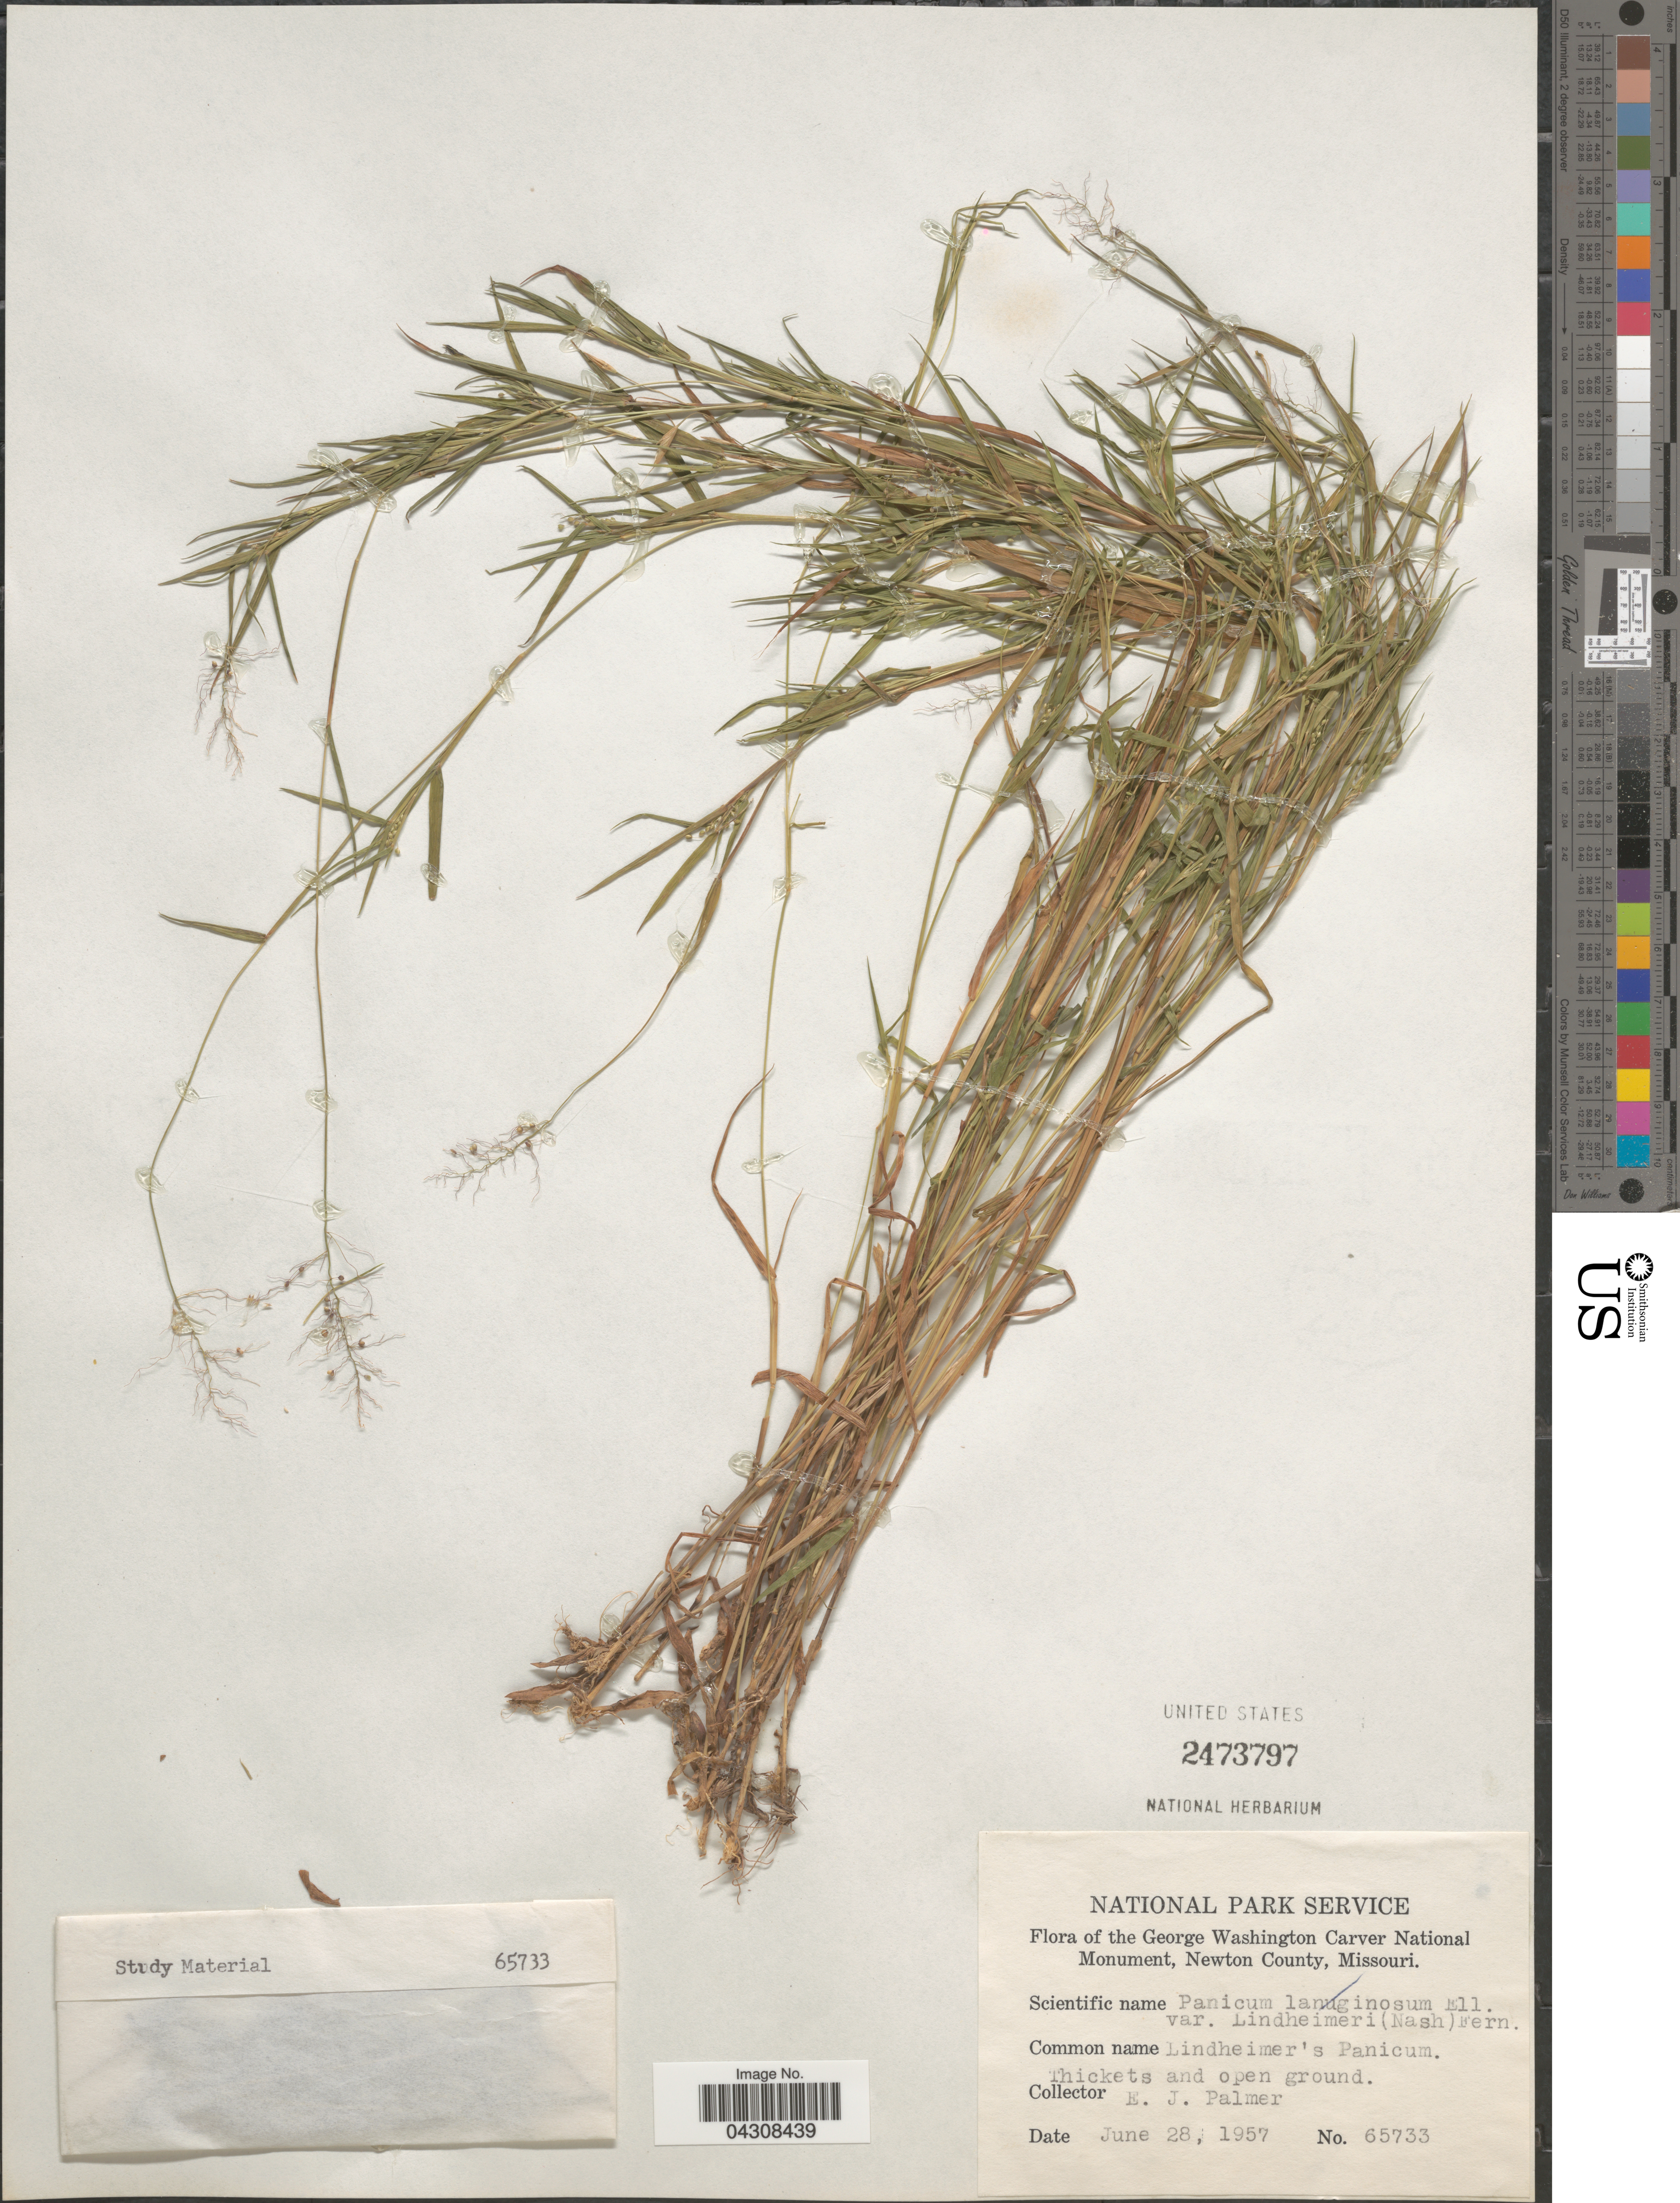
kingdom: Plantae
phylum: Tracheophyta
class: Liliopsida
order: Poales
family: Poaceae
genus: Dichanthelium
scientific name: Dichanthelium acuminatum var. acuminatum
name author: (Sw.) Gould & C.A. Clark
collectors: E. J. Palmer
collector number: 65733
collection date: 1957-06-28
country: United States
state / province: Missouri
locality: George Washington Carver National Monument, Newton County.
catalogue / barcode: US 2473797